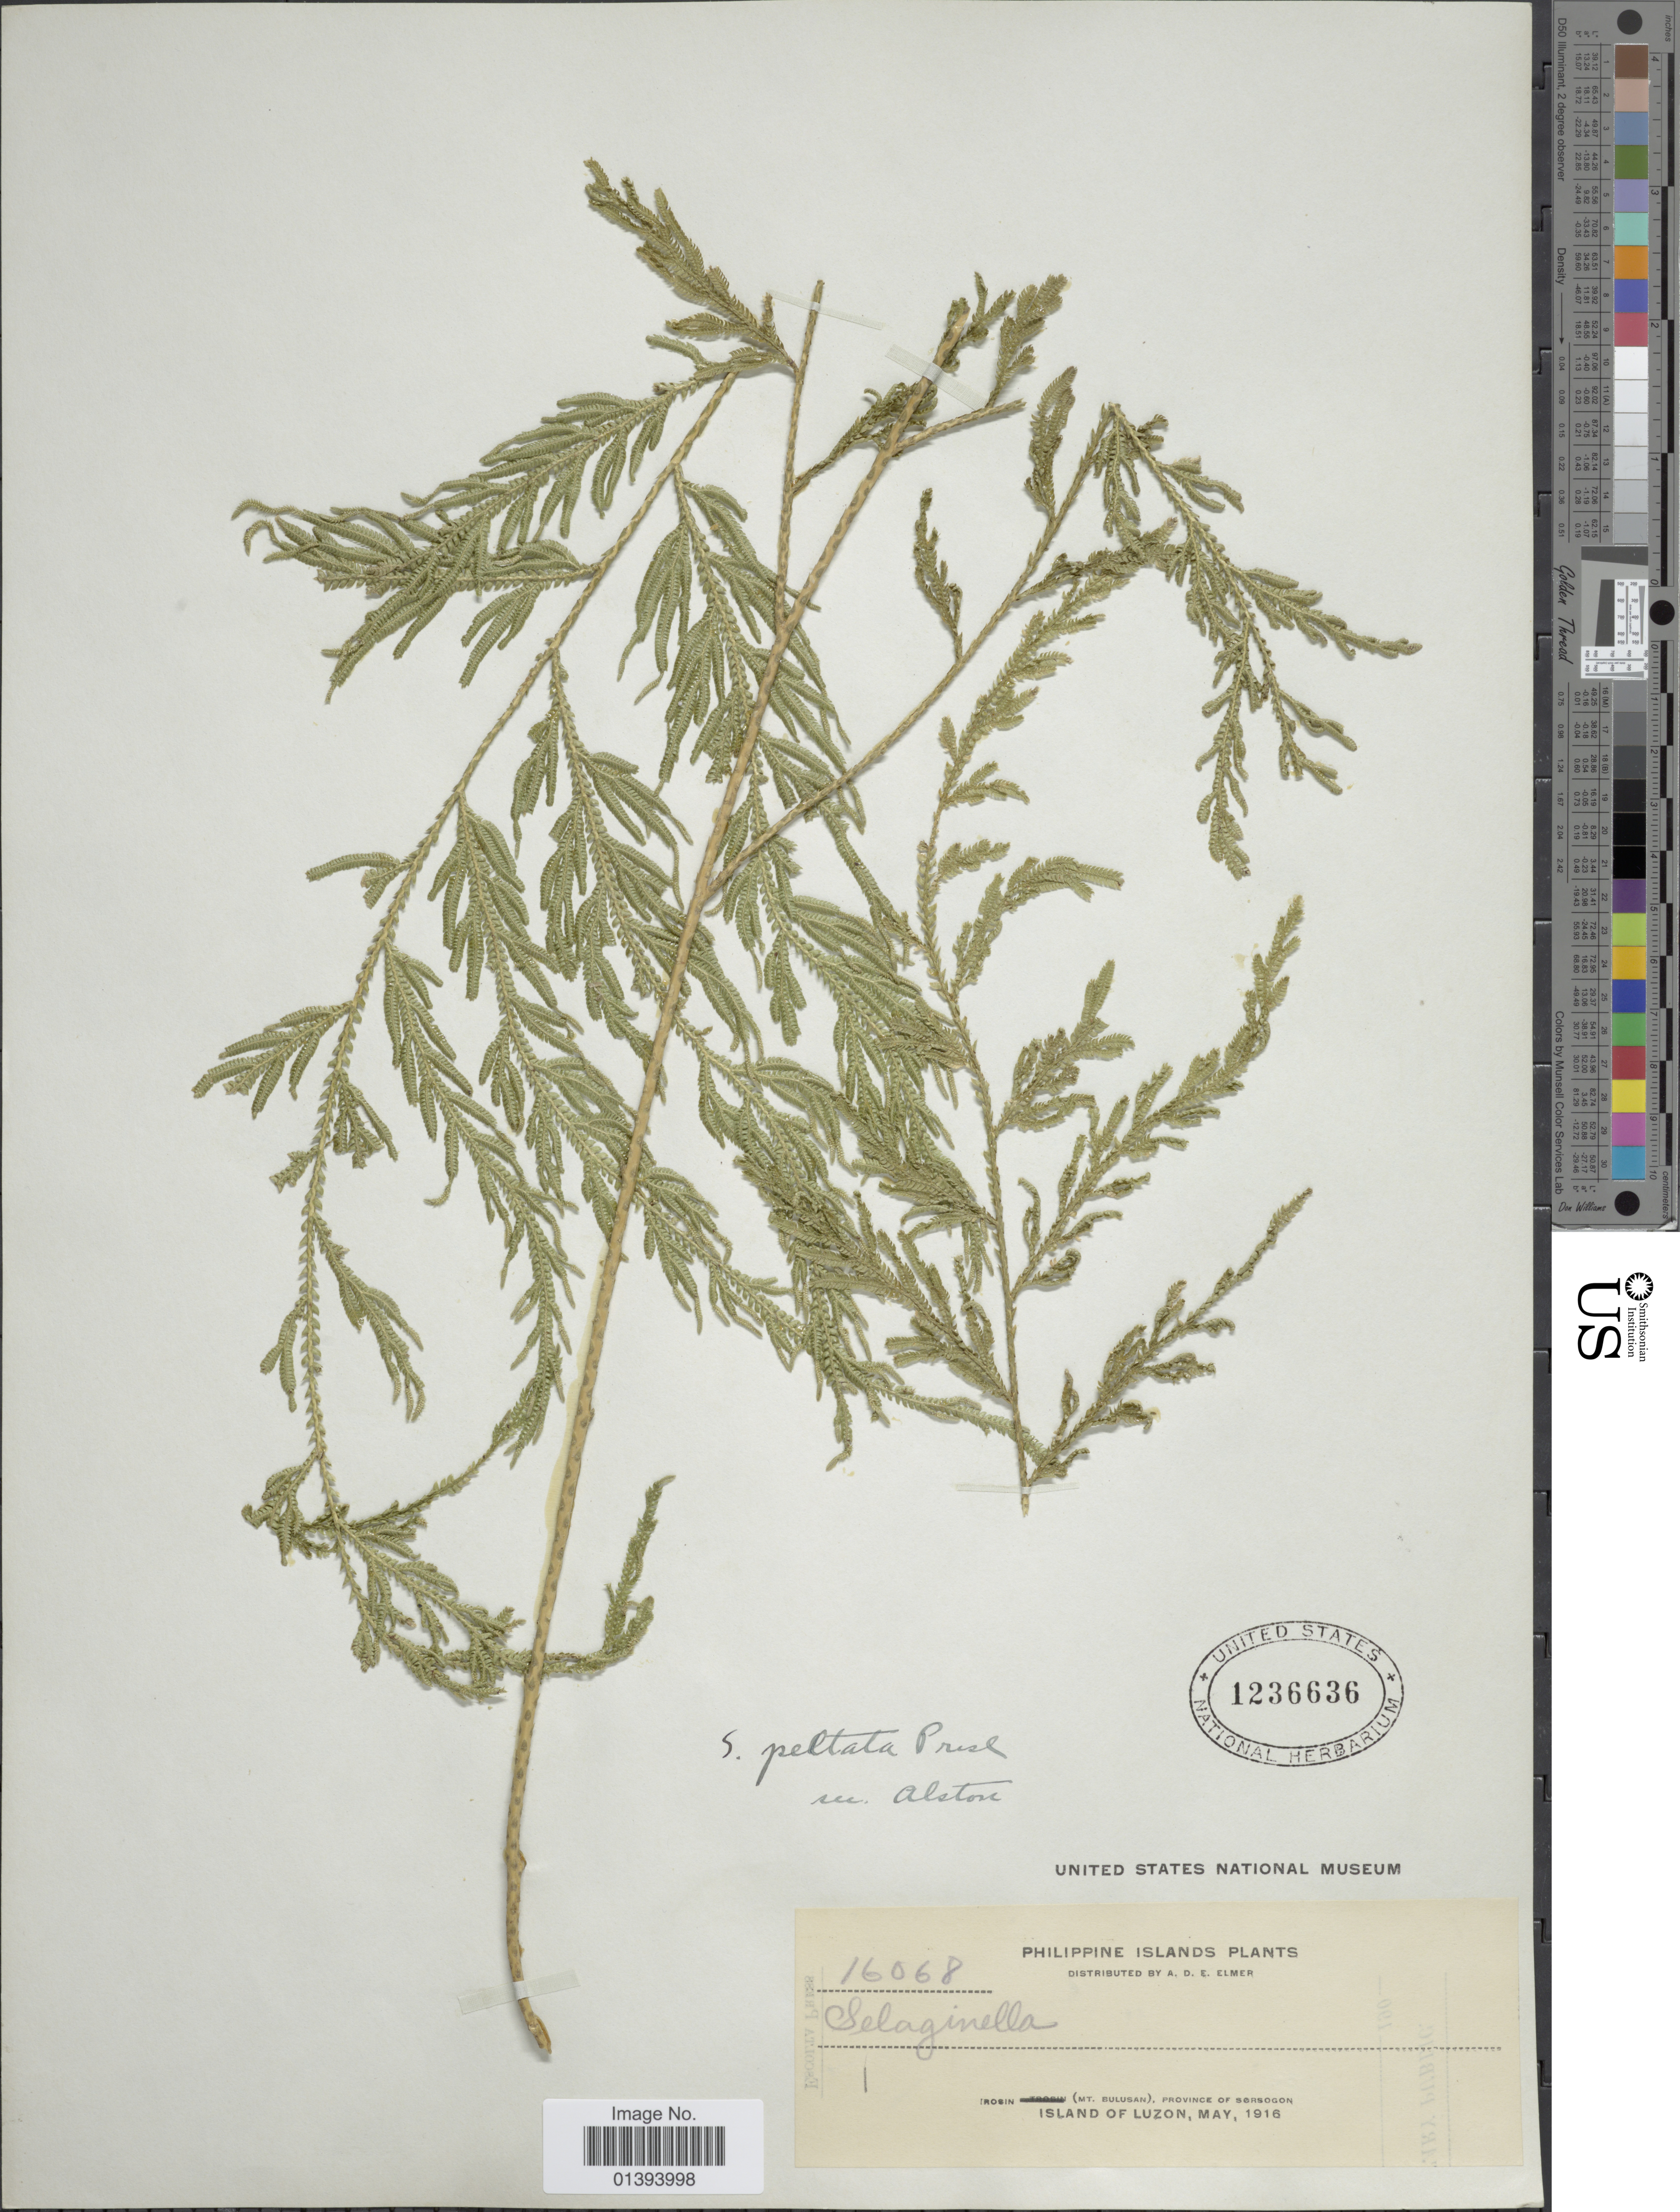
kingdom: Plantae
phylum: Tracheophyta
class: Lycopodiopsida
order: Selaginellales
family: Selaginellaceae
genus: Selaginella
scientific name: Selaginella peltata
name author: C. Presl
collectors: A. D. E. Elmer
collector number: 16068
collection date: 1916-05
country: Philippines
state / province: Central Luzon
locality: Irosin(Mt. Bulusan) province of Sorsogon, Island of Luzon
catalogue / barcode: US 1236636